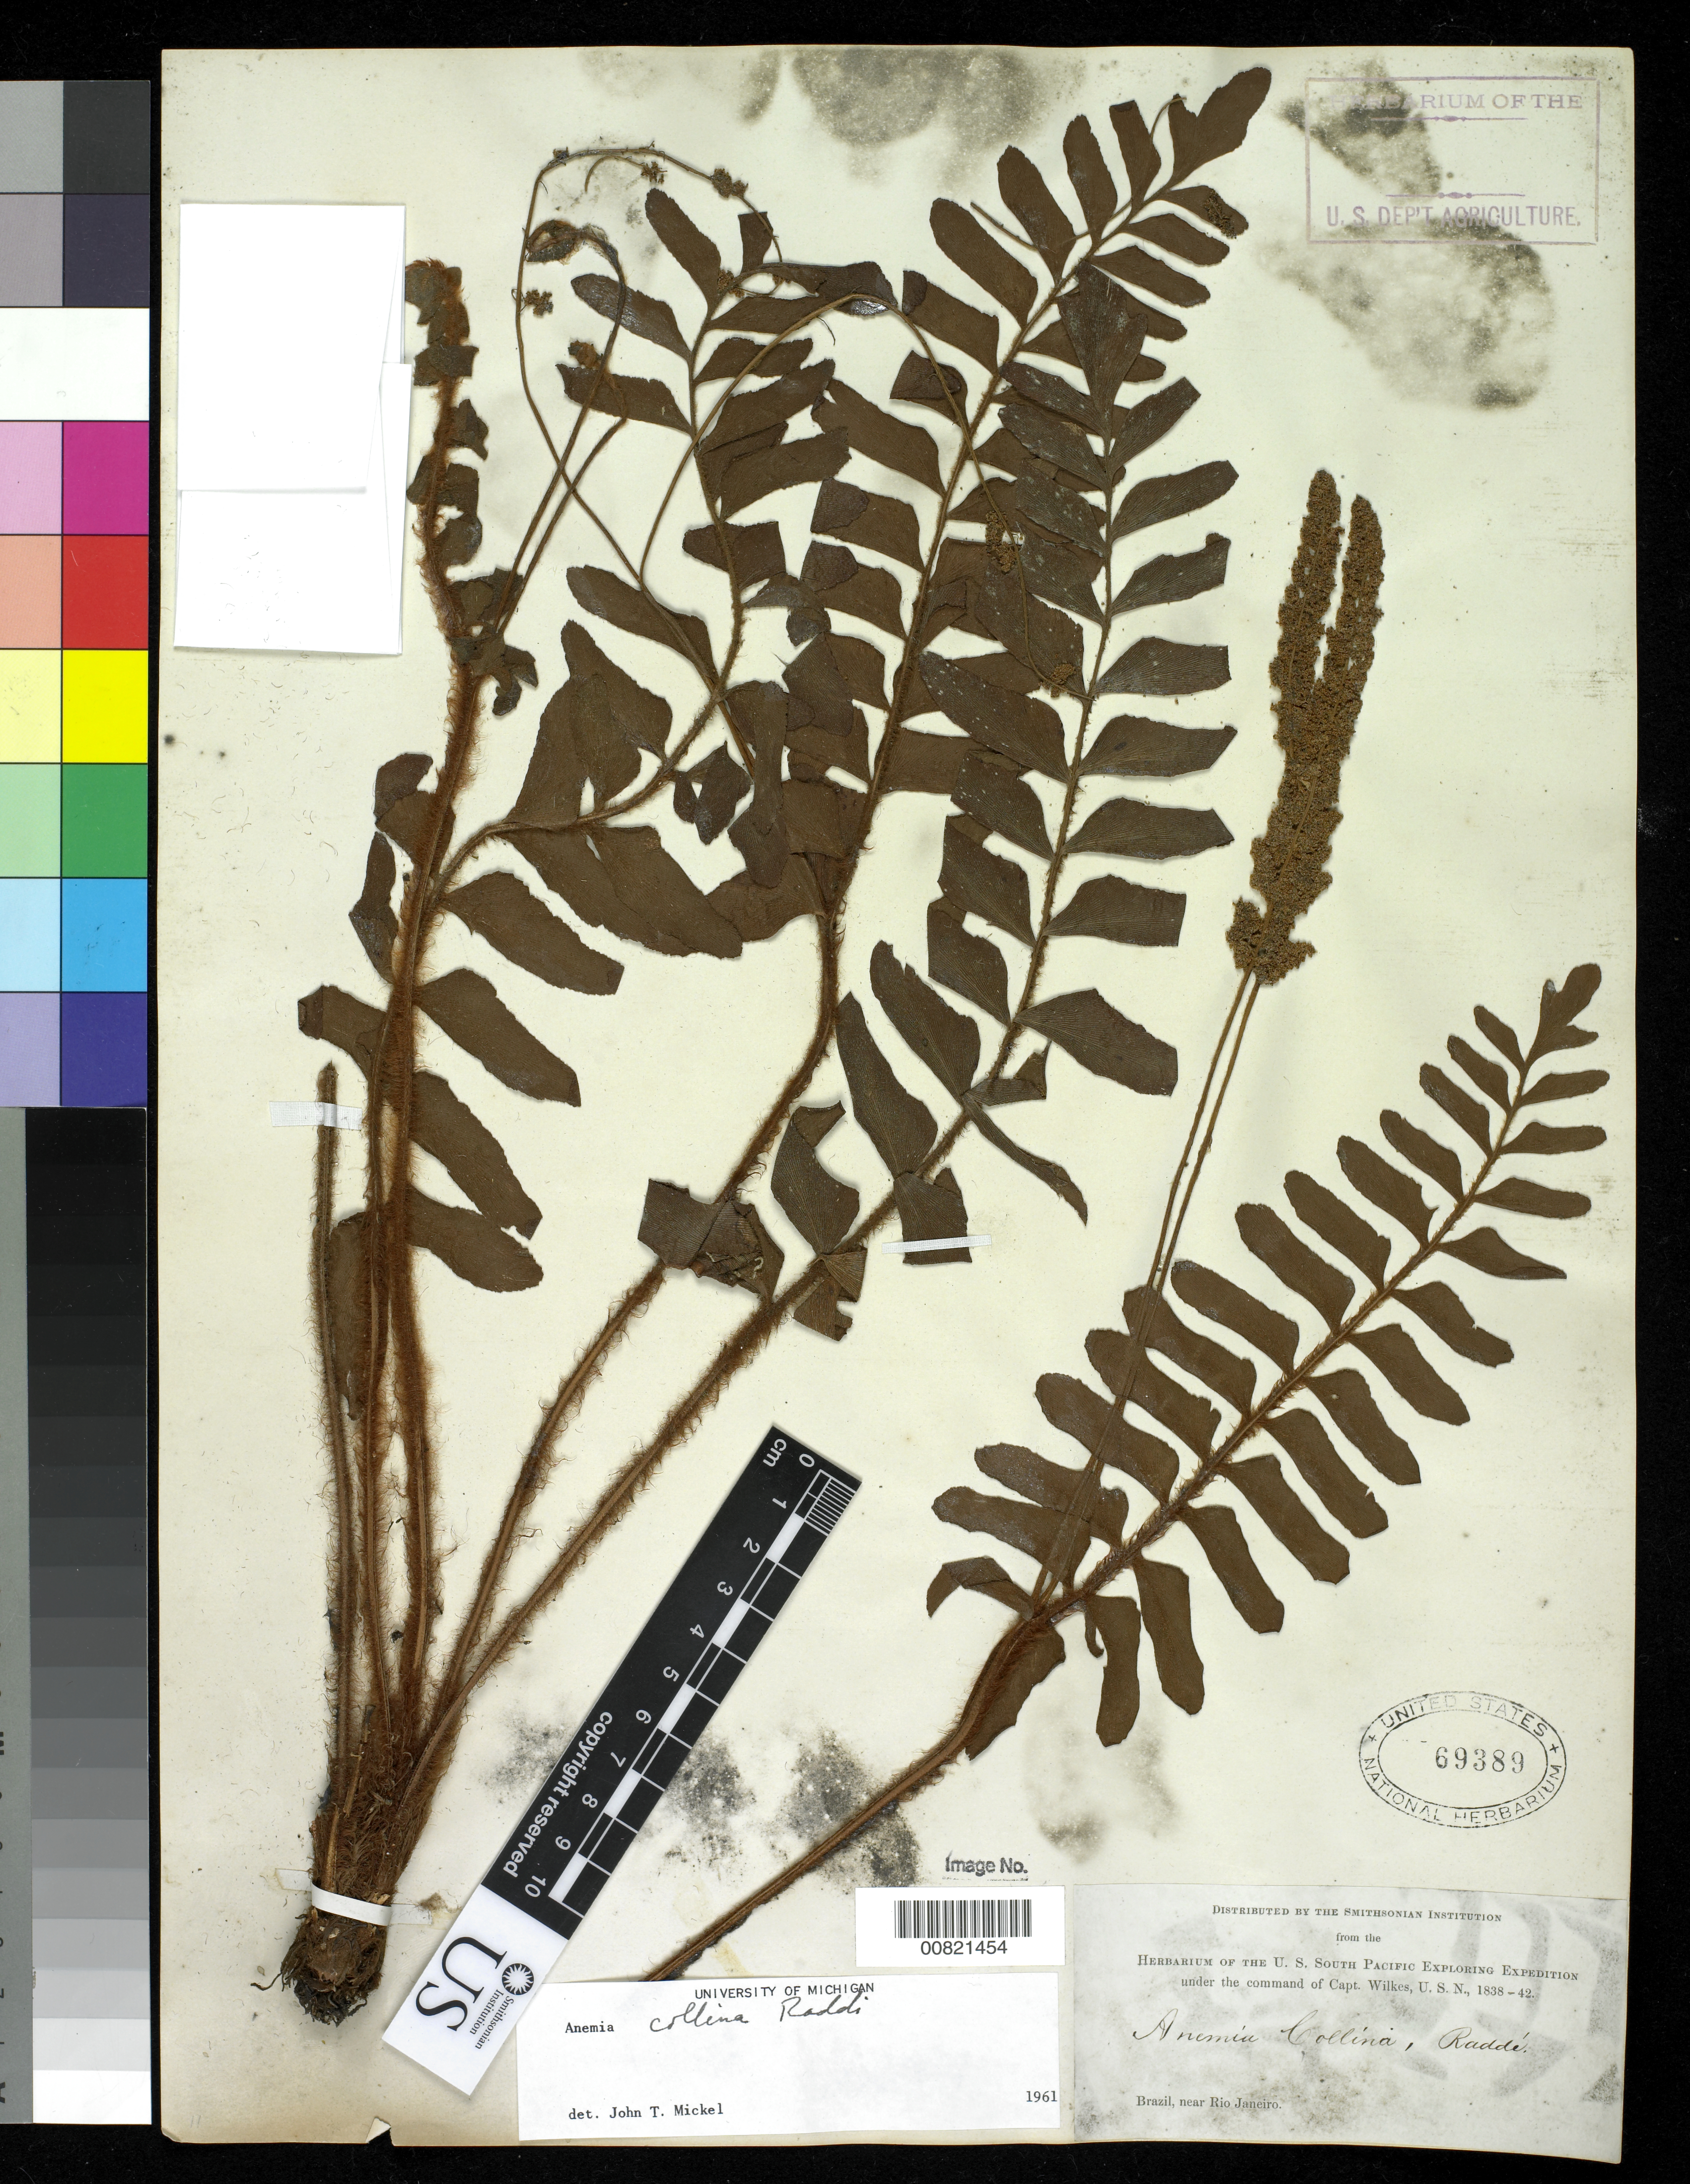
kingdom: Plantae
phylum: Tracheophyta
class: Polypodiopsida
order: Schizaeales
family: Anemiaceae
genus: Anemia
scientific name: Anemia collina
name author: Sm.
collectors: Wilkes Explor. Exped.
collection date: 1838/1842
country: Brazil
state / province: Rio de Janeiro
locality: Brazil, near Rio Janeiro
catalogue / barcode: US 69389